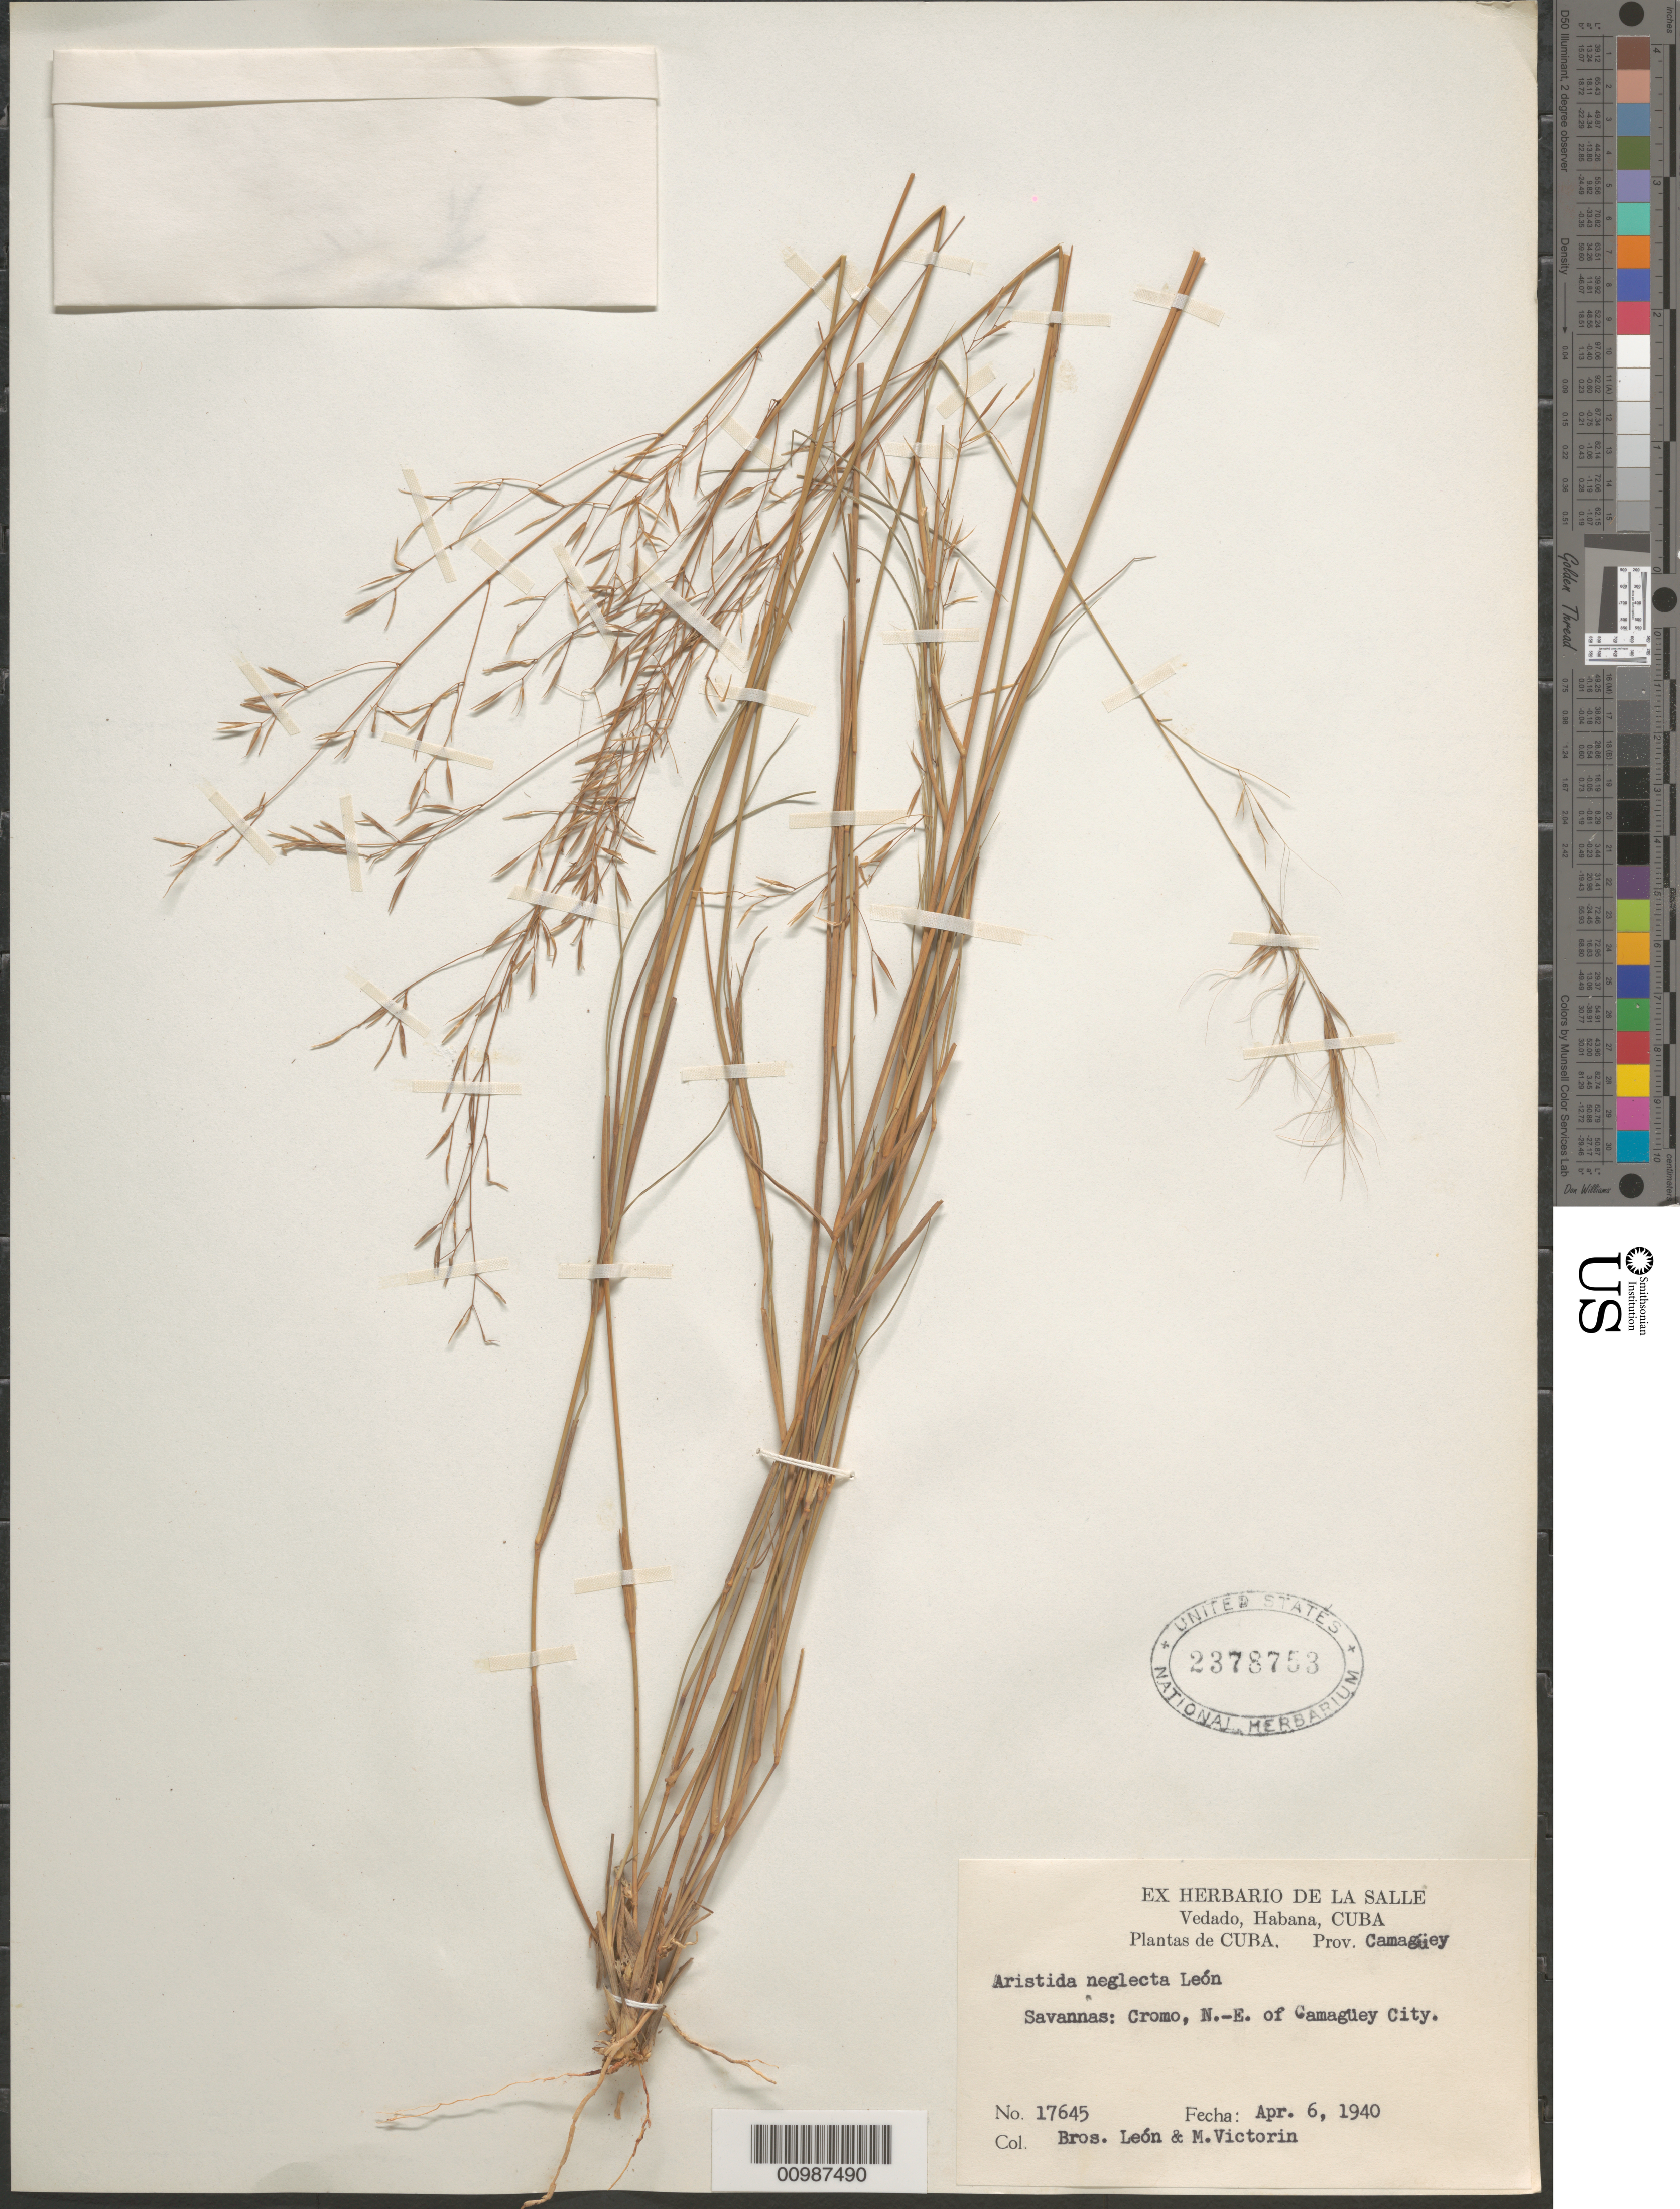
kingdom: Plantae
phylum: Tracheophyta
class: Liliopsida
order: Poales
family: Poaceae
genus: Aristida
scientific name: Aristida neglecta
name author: León ex Hitchc.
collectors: Bro. León & F. Victorin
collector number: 17645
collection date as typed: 06 Apr 1940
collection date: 1940-04-06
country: Cuba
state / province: Camagüey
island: Cuba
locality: Cromo, NE of Camaguey City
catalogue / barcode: US 2378753